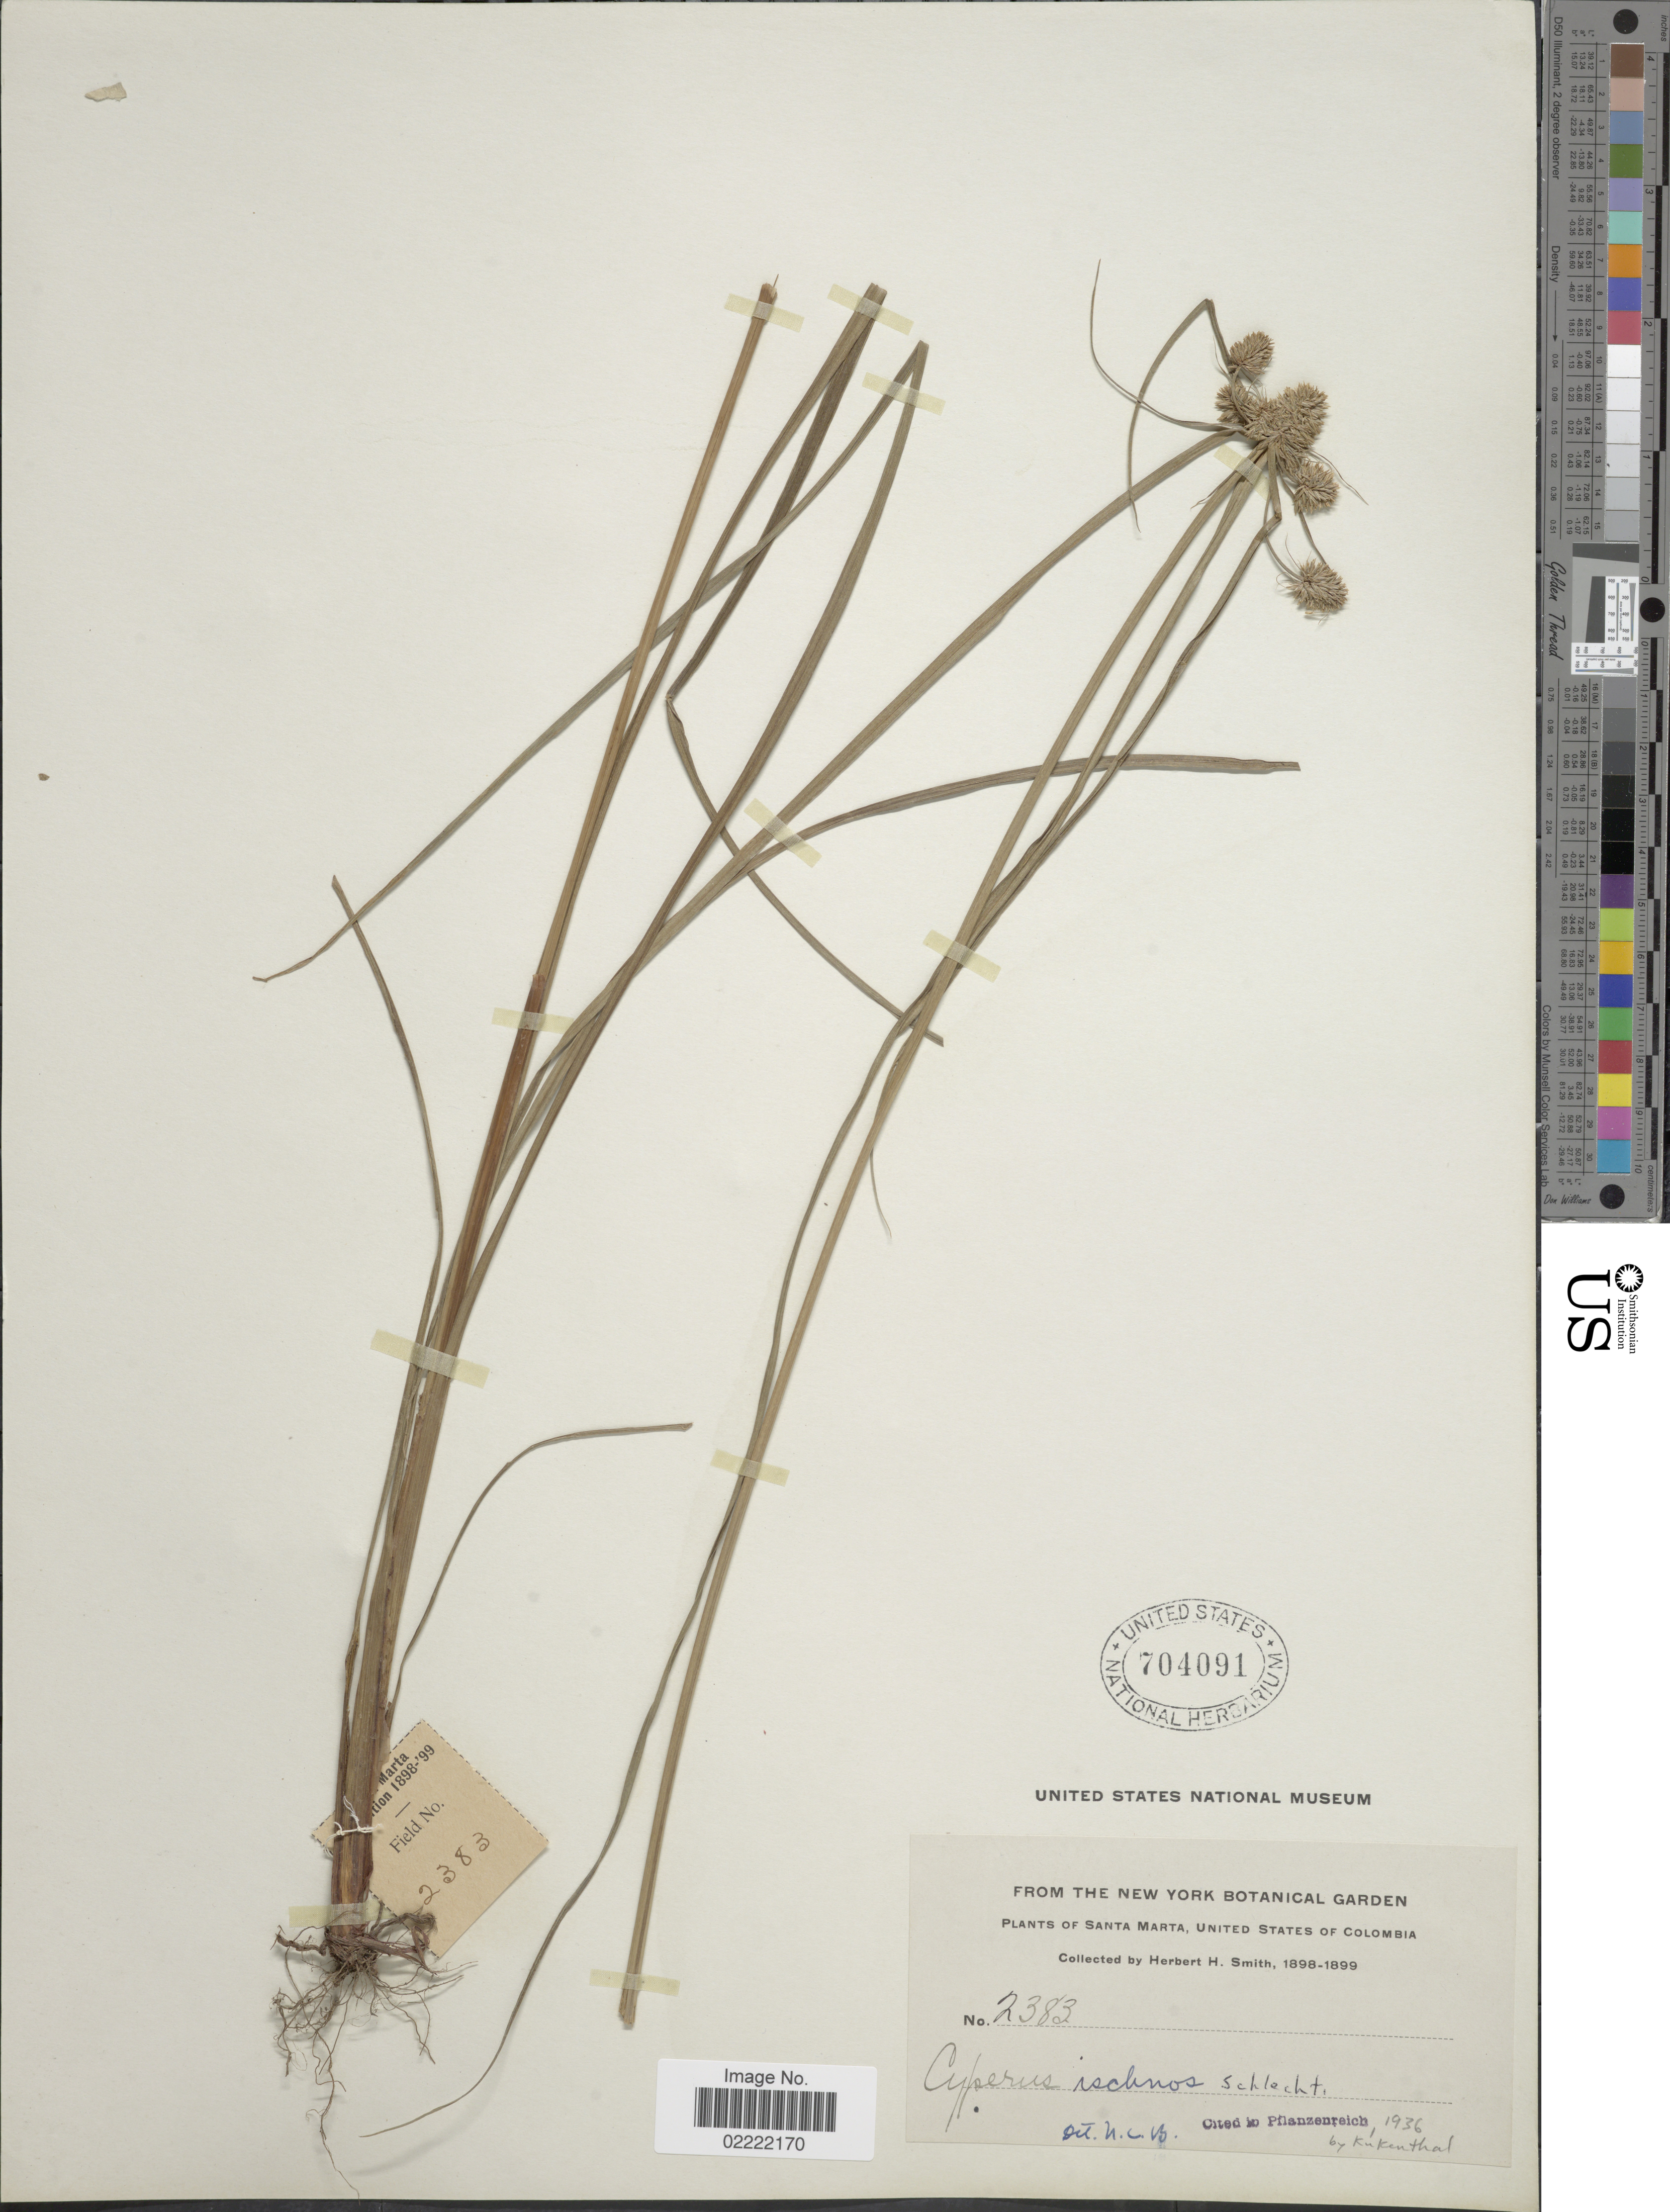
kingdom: Plantae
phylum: Tracheophyta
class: Liliopsida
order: Poales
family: Cyperaceae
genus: Cyperus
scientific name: Cyperus ischnos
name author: Schltdl.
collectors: Herbert H. Smith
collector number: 2383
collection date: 1898/1899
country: Colombia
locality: Santa Marta, United States of Colombia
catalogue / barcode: US 704091